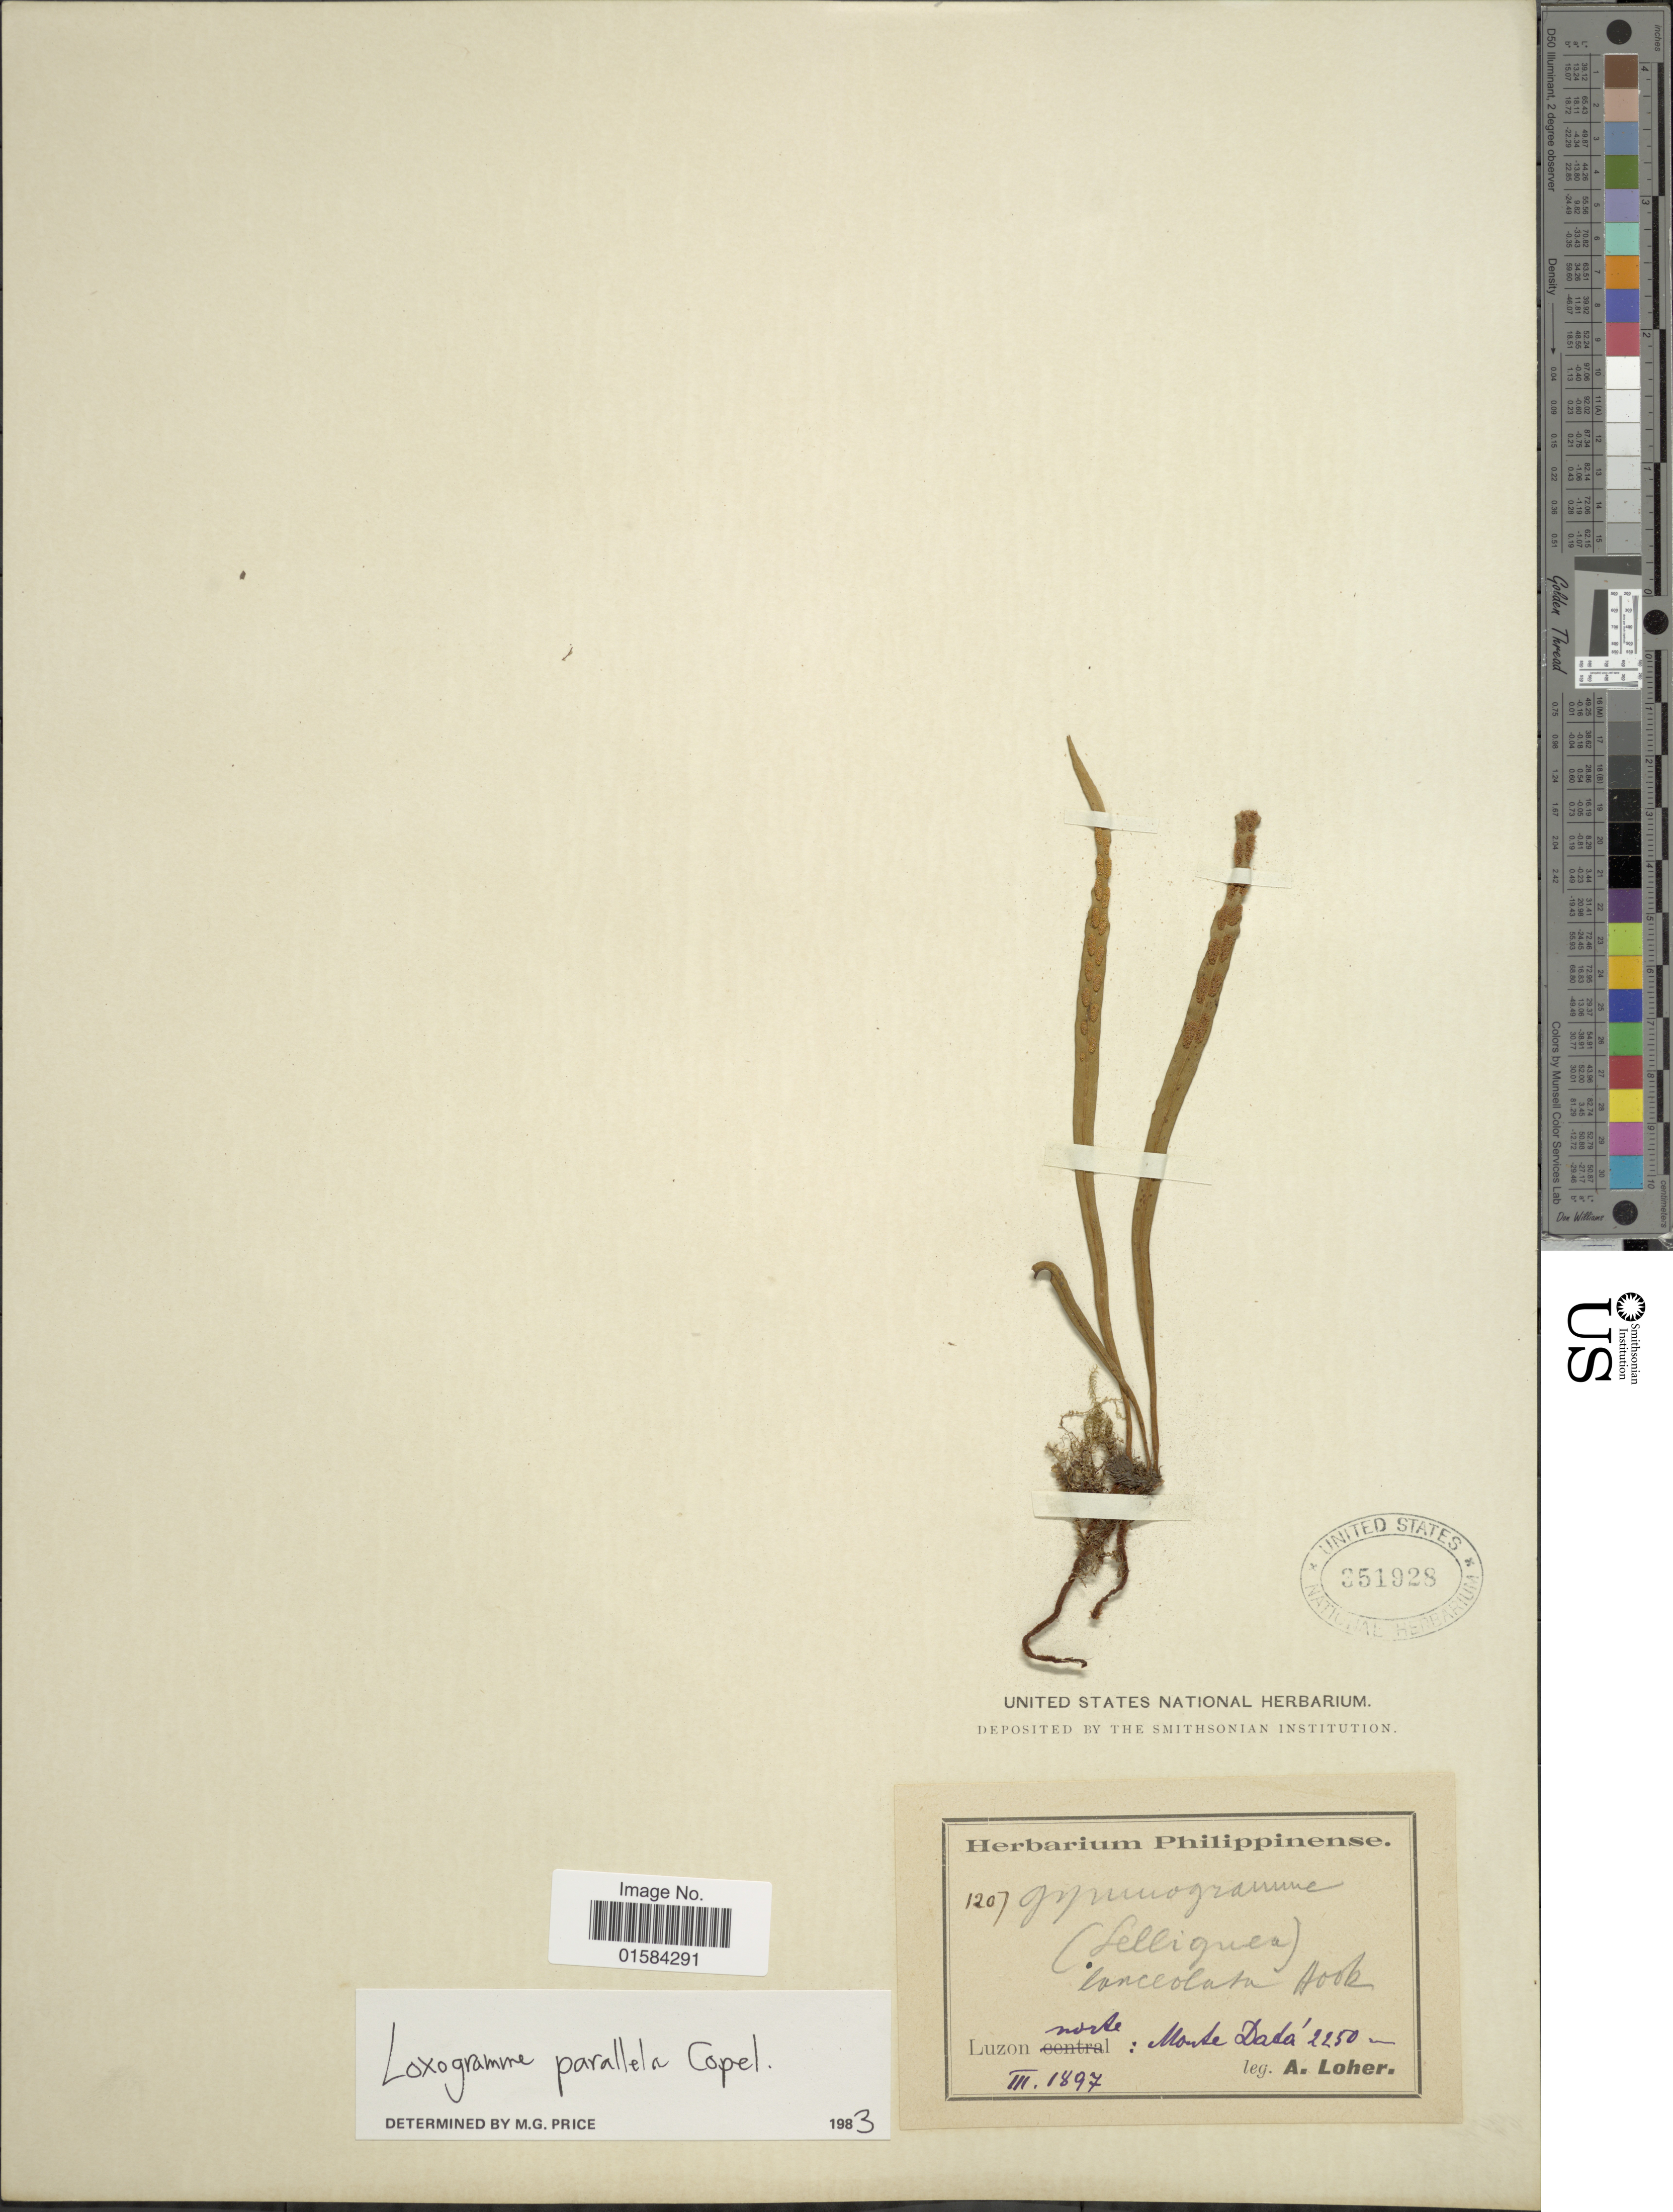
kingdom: Plantae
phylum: Tracheophyta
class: Polypodiopsida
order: Polypodiales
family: Polypodiaceae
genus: Loxogramme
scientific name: Loxogramme parallela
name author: Copel.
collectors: A. Loher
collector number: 1207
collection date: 1897-03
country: Philippines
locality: Luzon Norte: Monte Dada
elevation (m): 2250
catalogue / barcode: US 351928